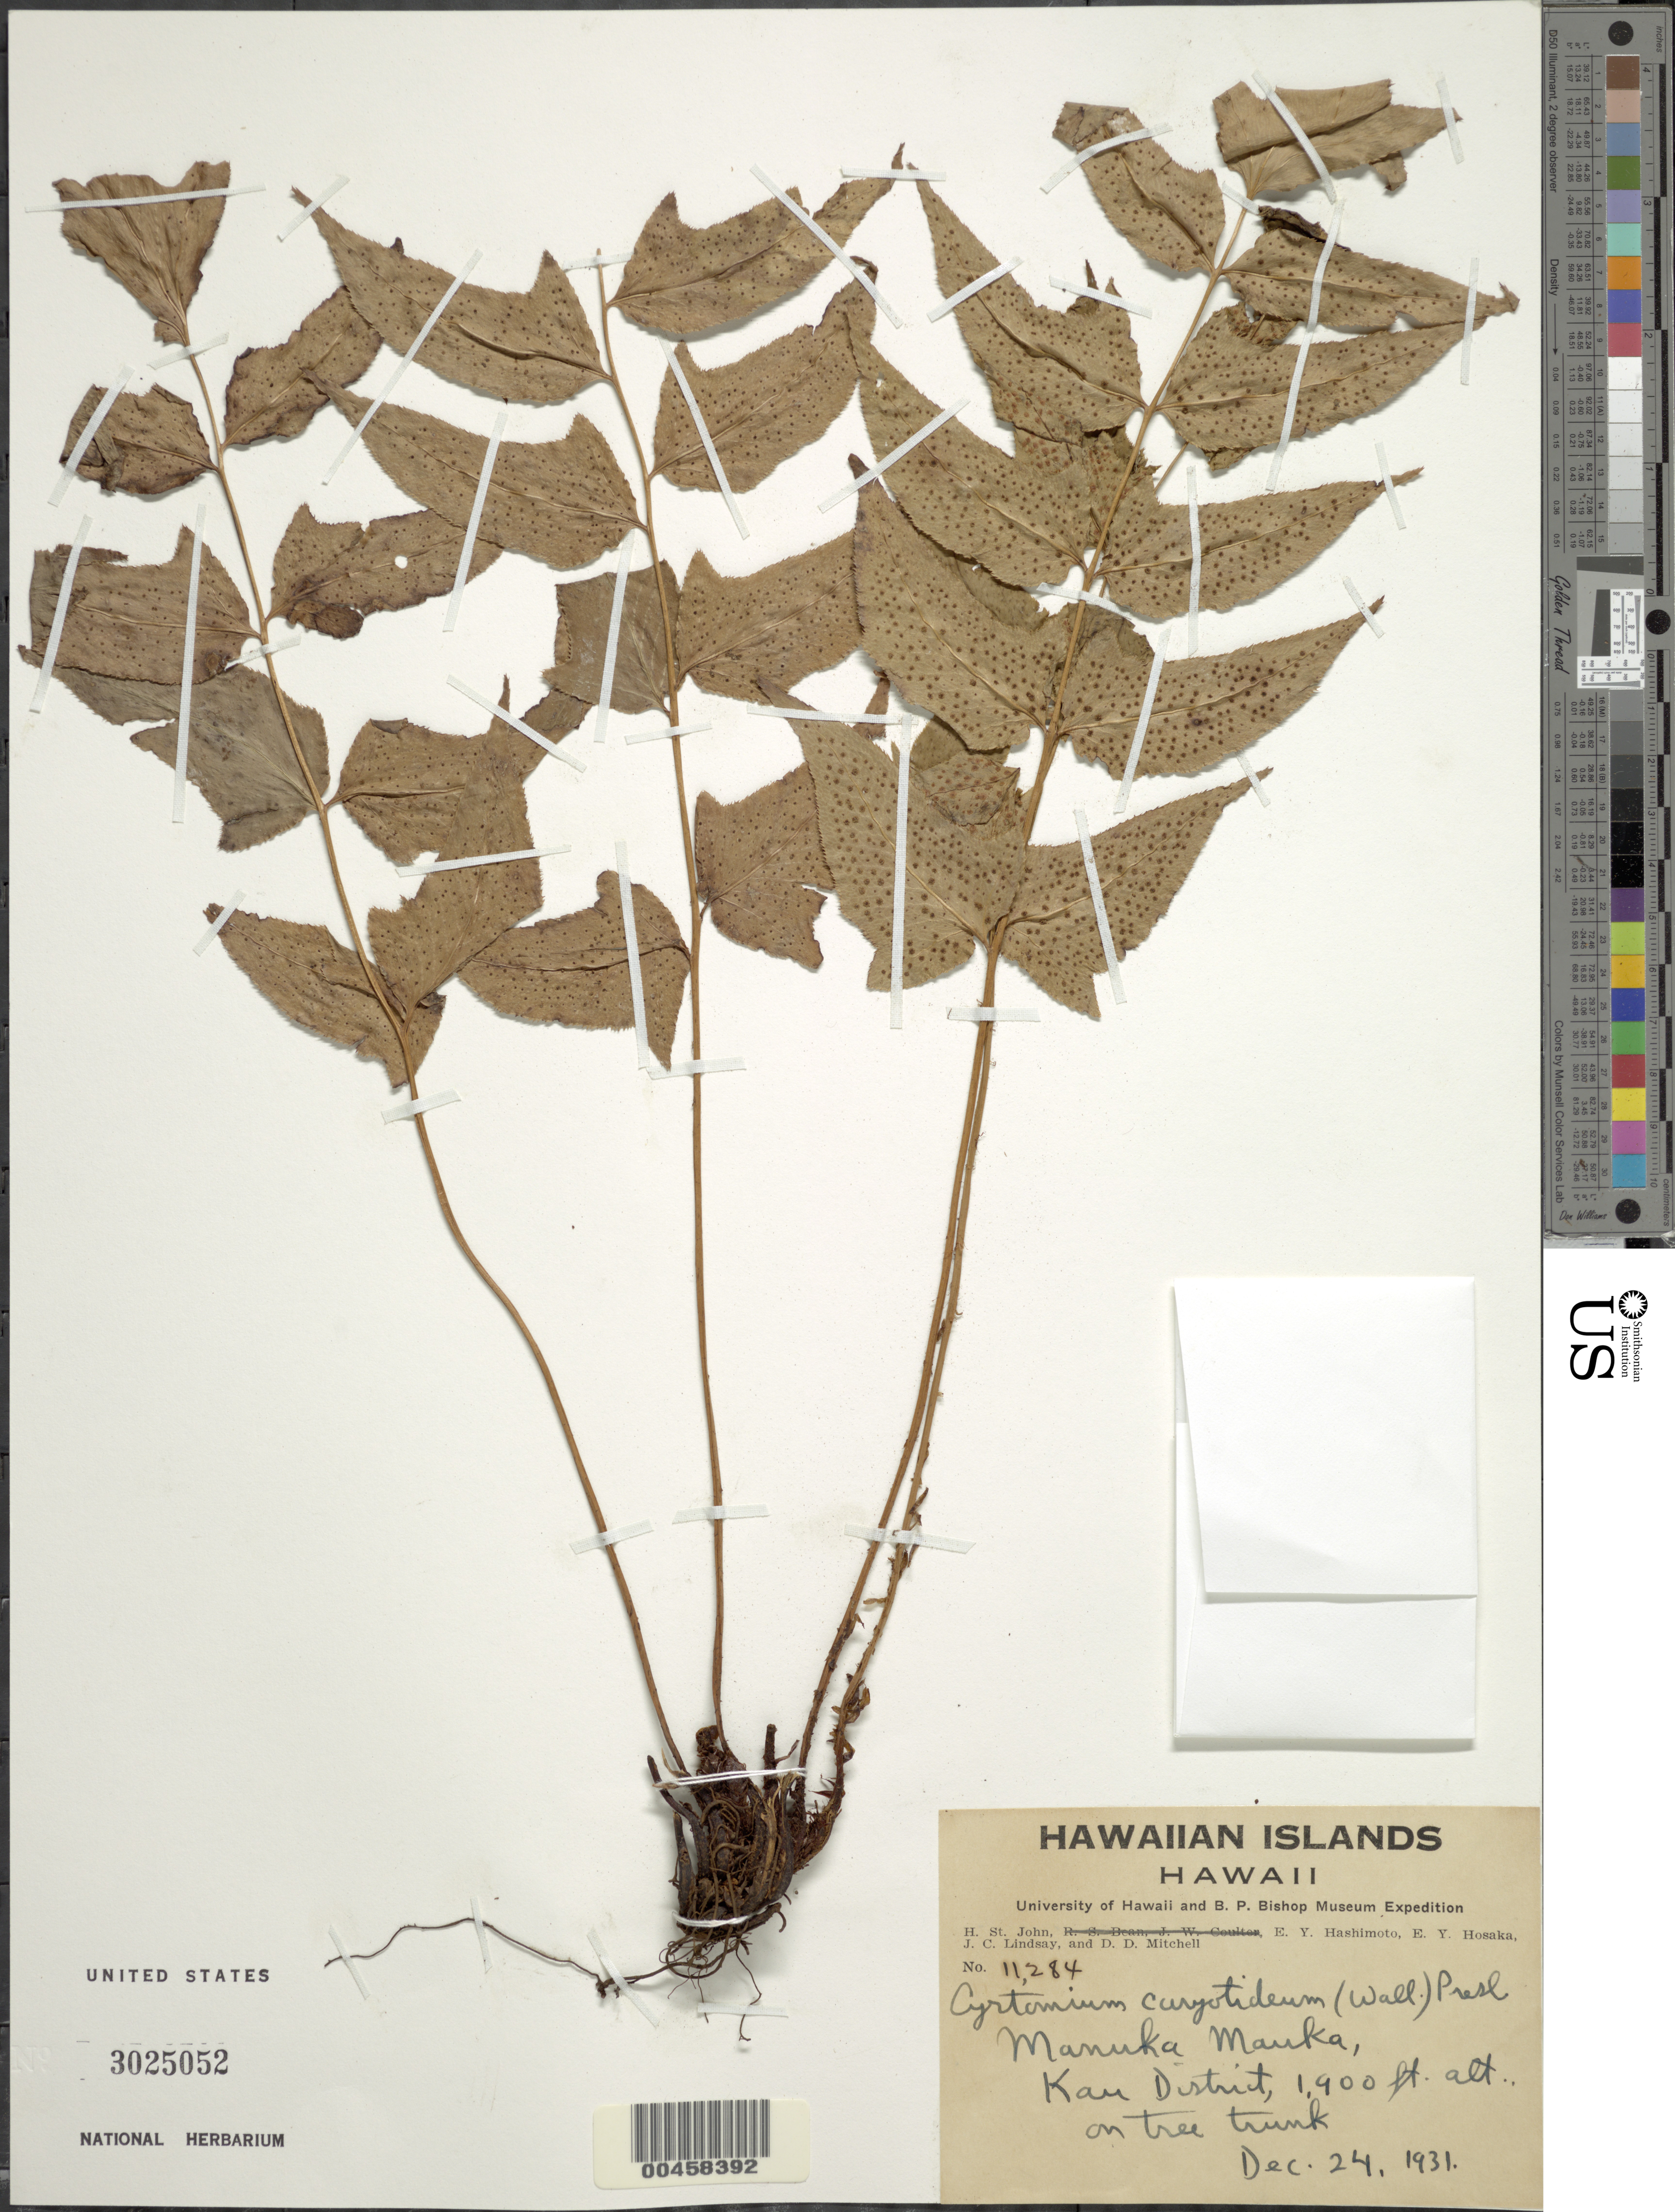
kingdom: Plantae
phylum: Tracheophyta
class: Polypodiopsida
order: Polypodiales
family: Dryopteridaceae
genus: Cyrtomium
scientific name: Cyrtomium caryotideum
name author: (Wall. ex Hook. & Grev.) C. Presl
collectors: H. St. John, E. Hashimoto & E. Y. Hosaka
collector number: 11284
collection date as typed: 24 Dec 1931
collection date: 1931-12-24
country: United States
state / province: Hawaii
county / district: Hawaii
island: Hawaii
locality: Manuka Mauka, Kau District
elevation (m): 579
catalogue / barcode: US 3025052